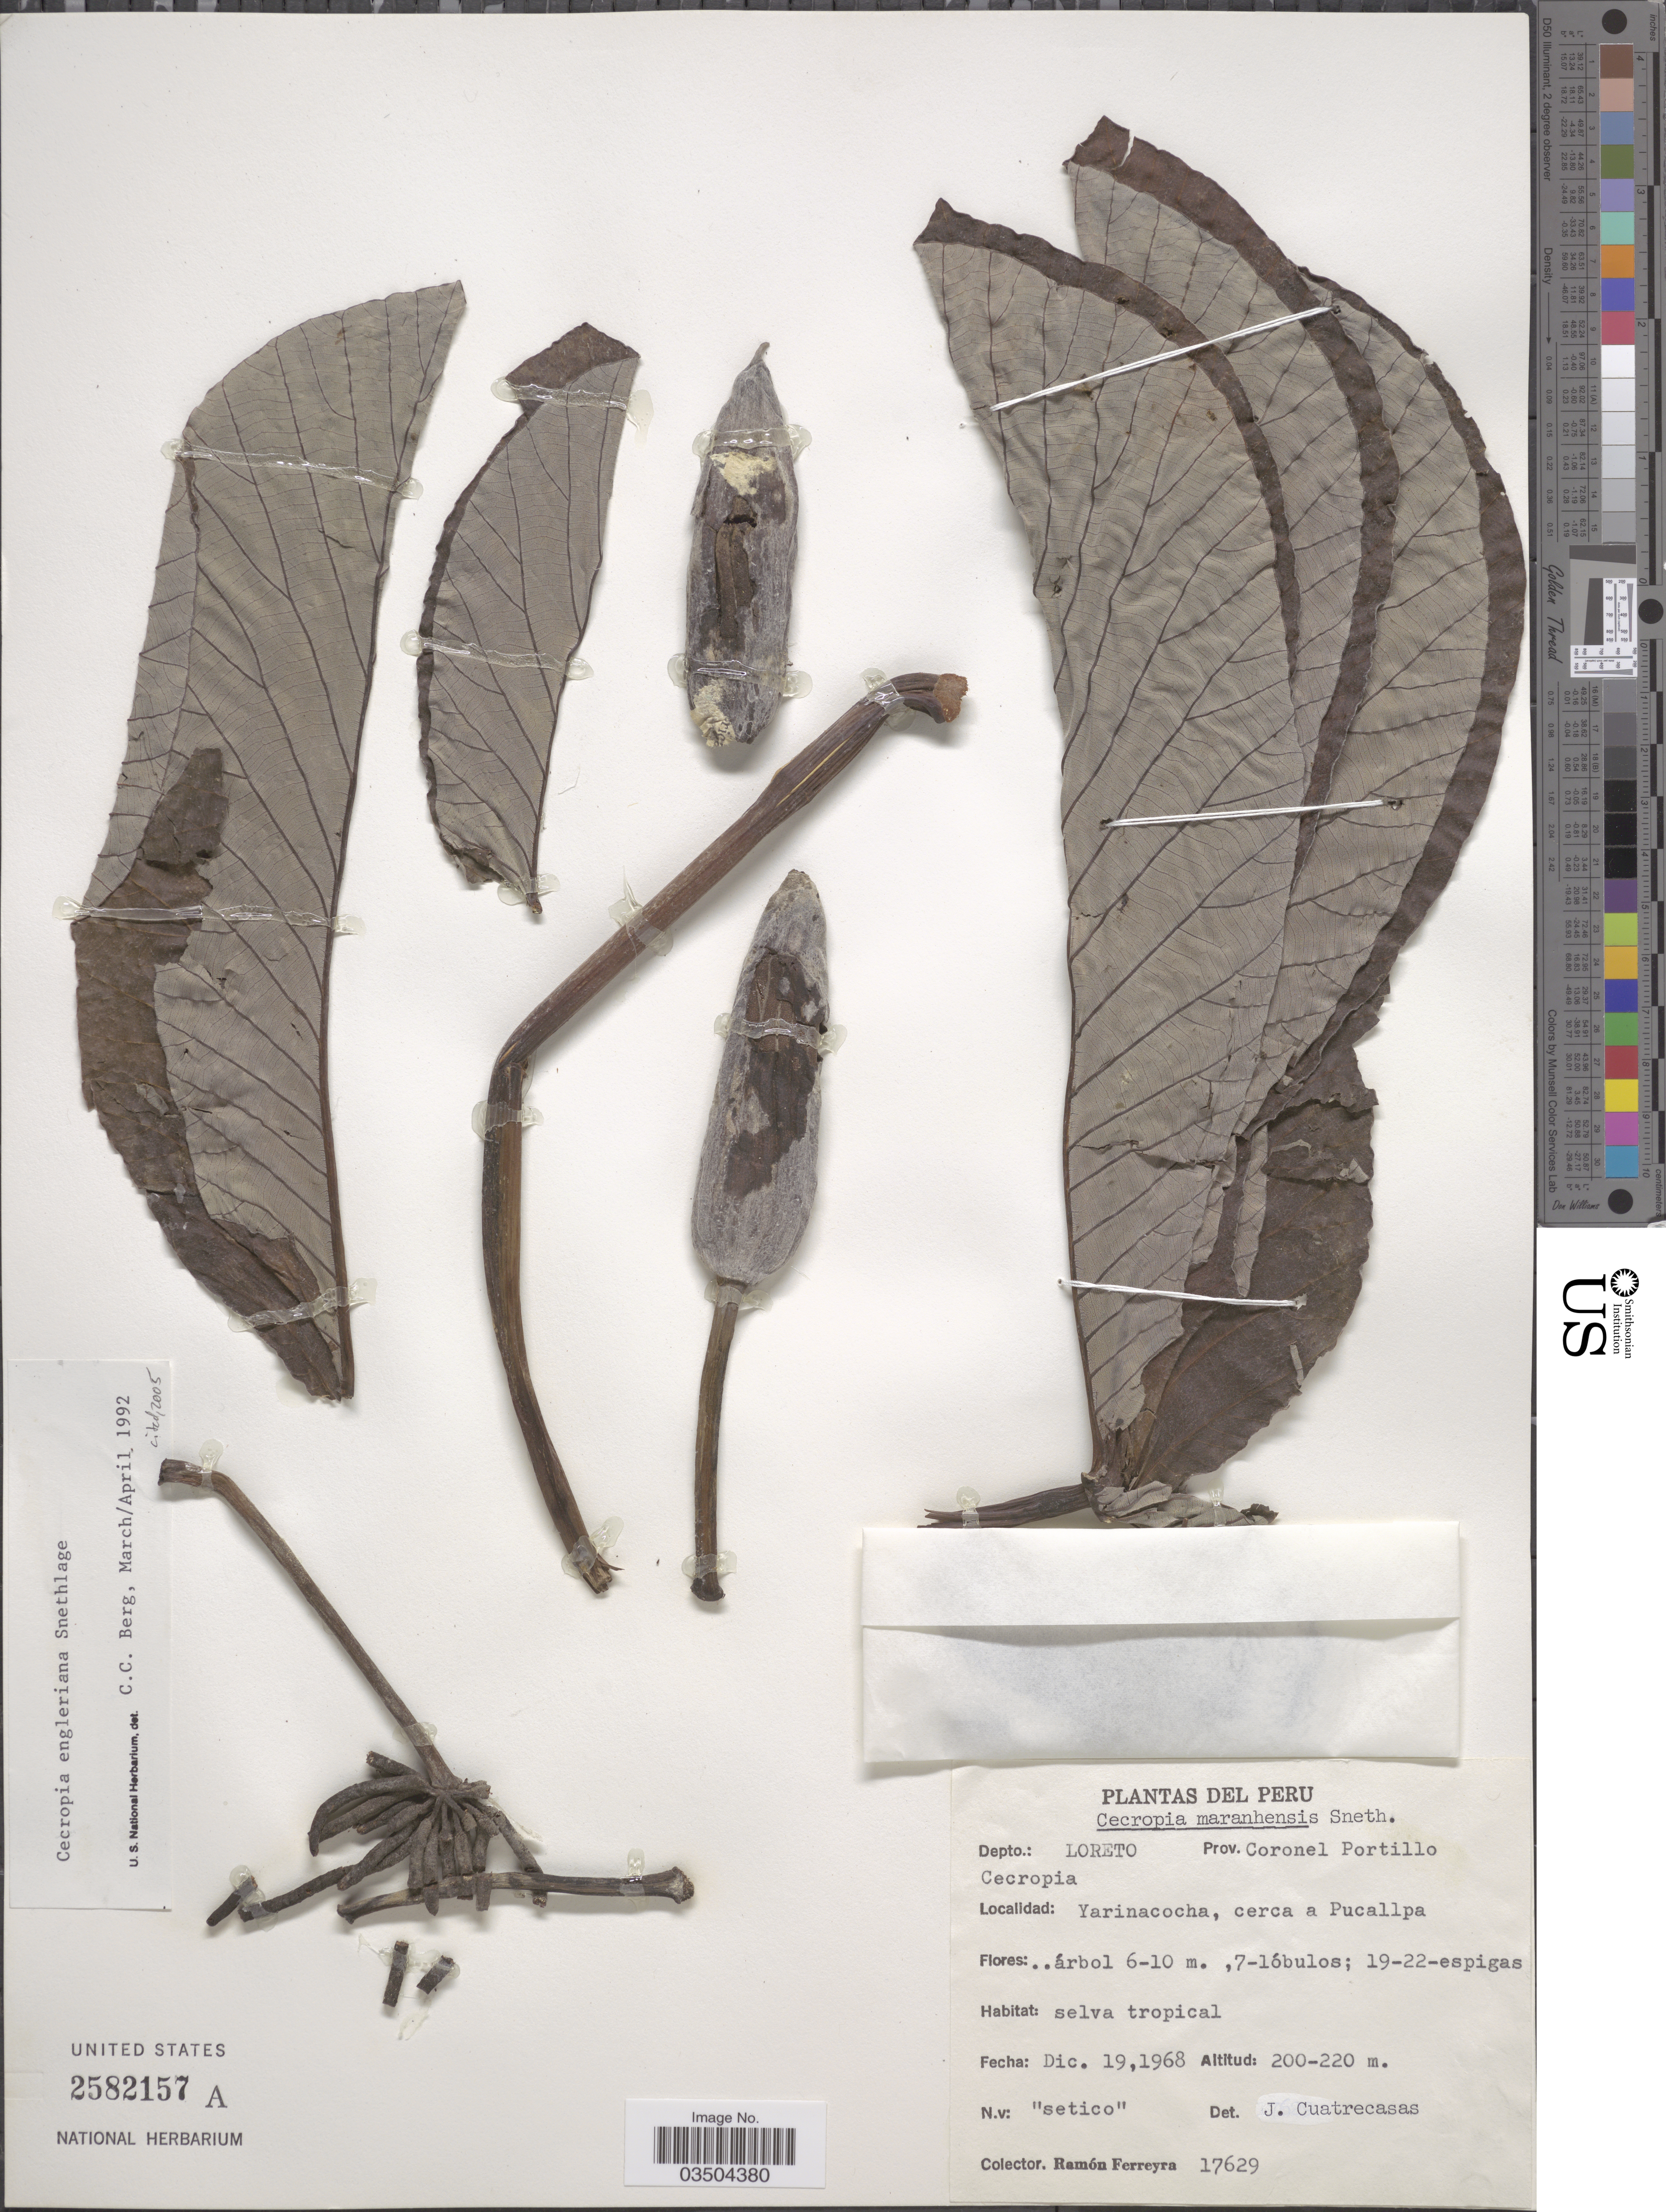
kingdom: Plantae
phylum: Tracheophyta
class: Magnoliopsida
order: Rosales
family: Urticaceae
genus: Cecropia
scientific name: Cecropia engleriana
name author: Snethl.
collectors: R. A. Ferreyra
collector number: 17629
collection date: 1968-12-19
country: Peru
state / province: Loreto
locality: Depto.: Loreto. Prov. Coronel Portillo. Yarinacocha, cerca a Pucallpa.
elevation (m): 200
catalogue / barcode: US 2582157A